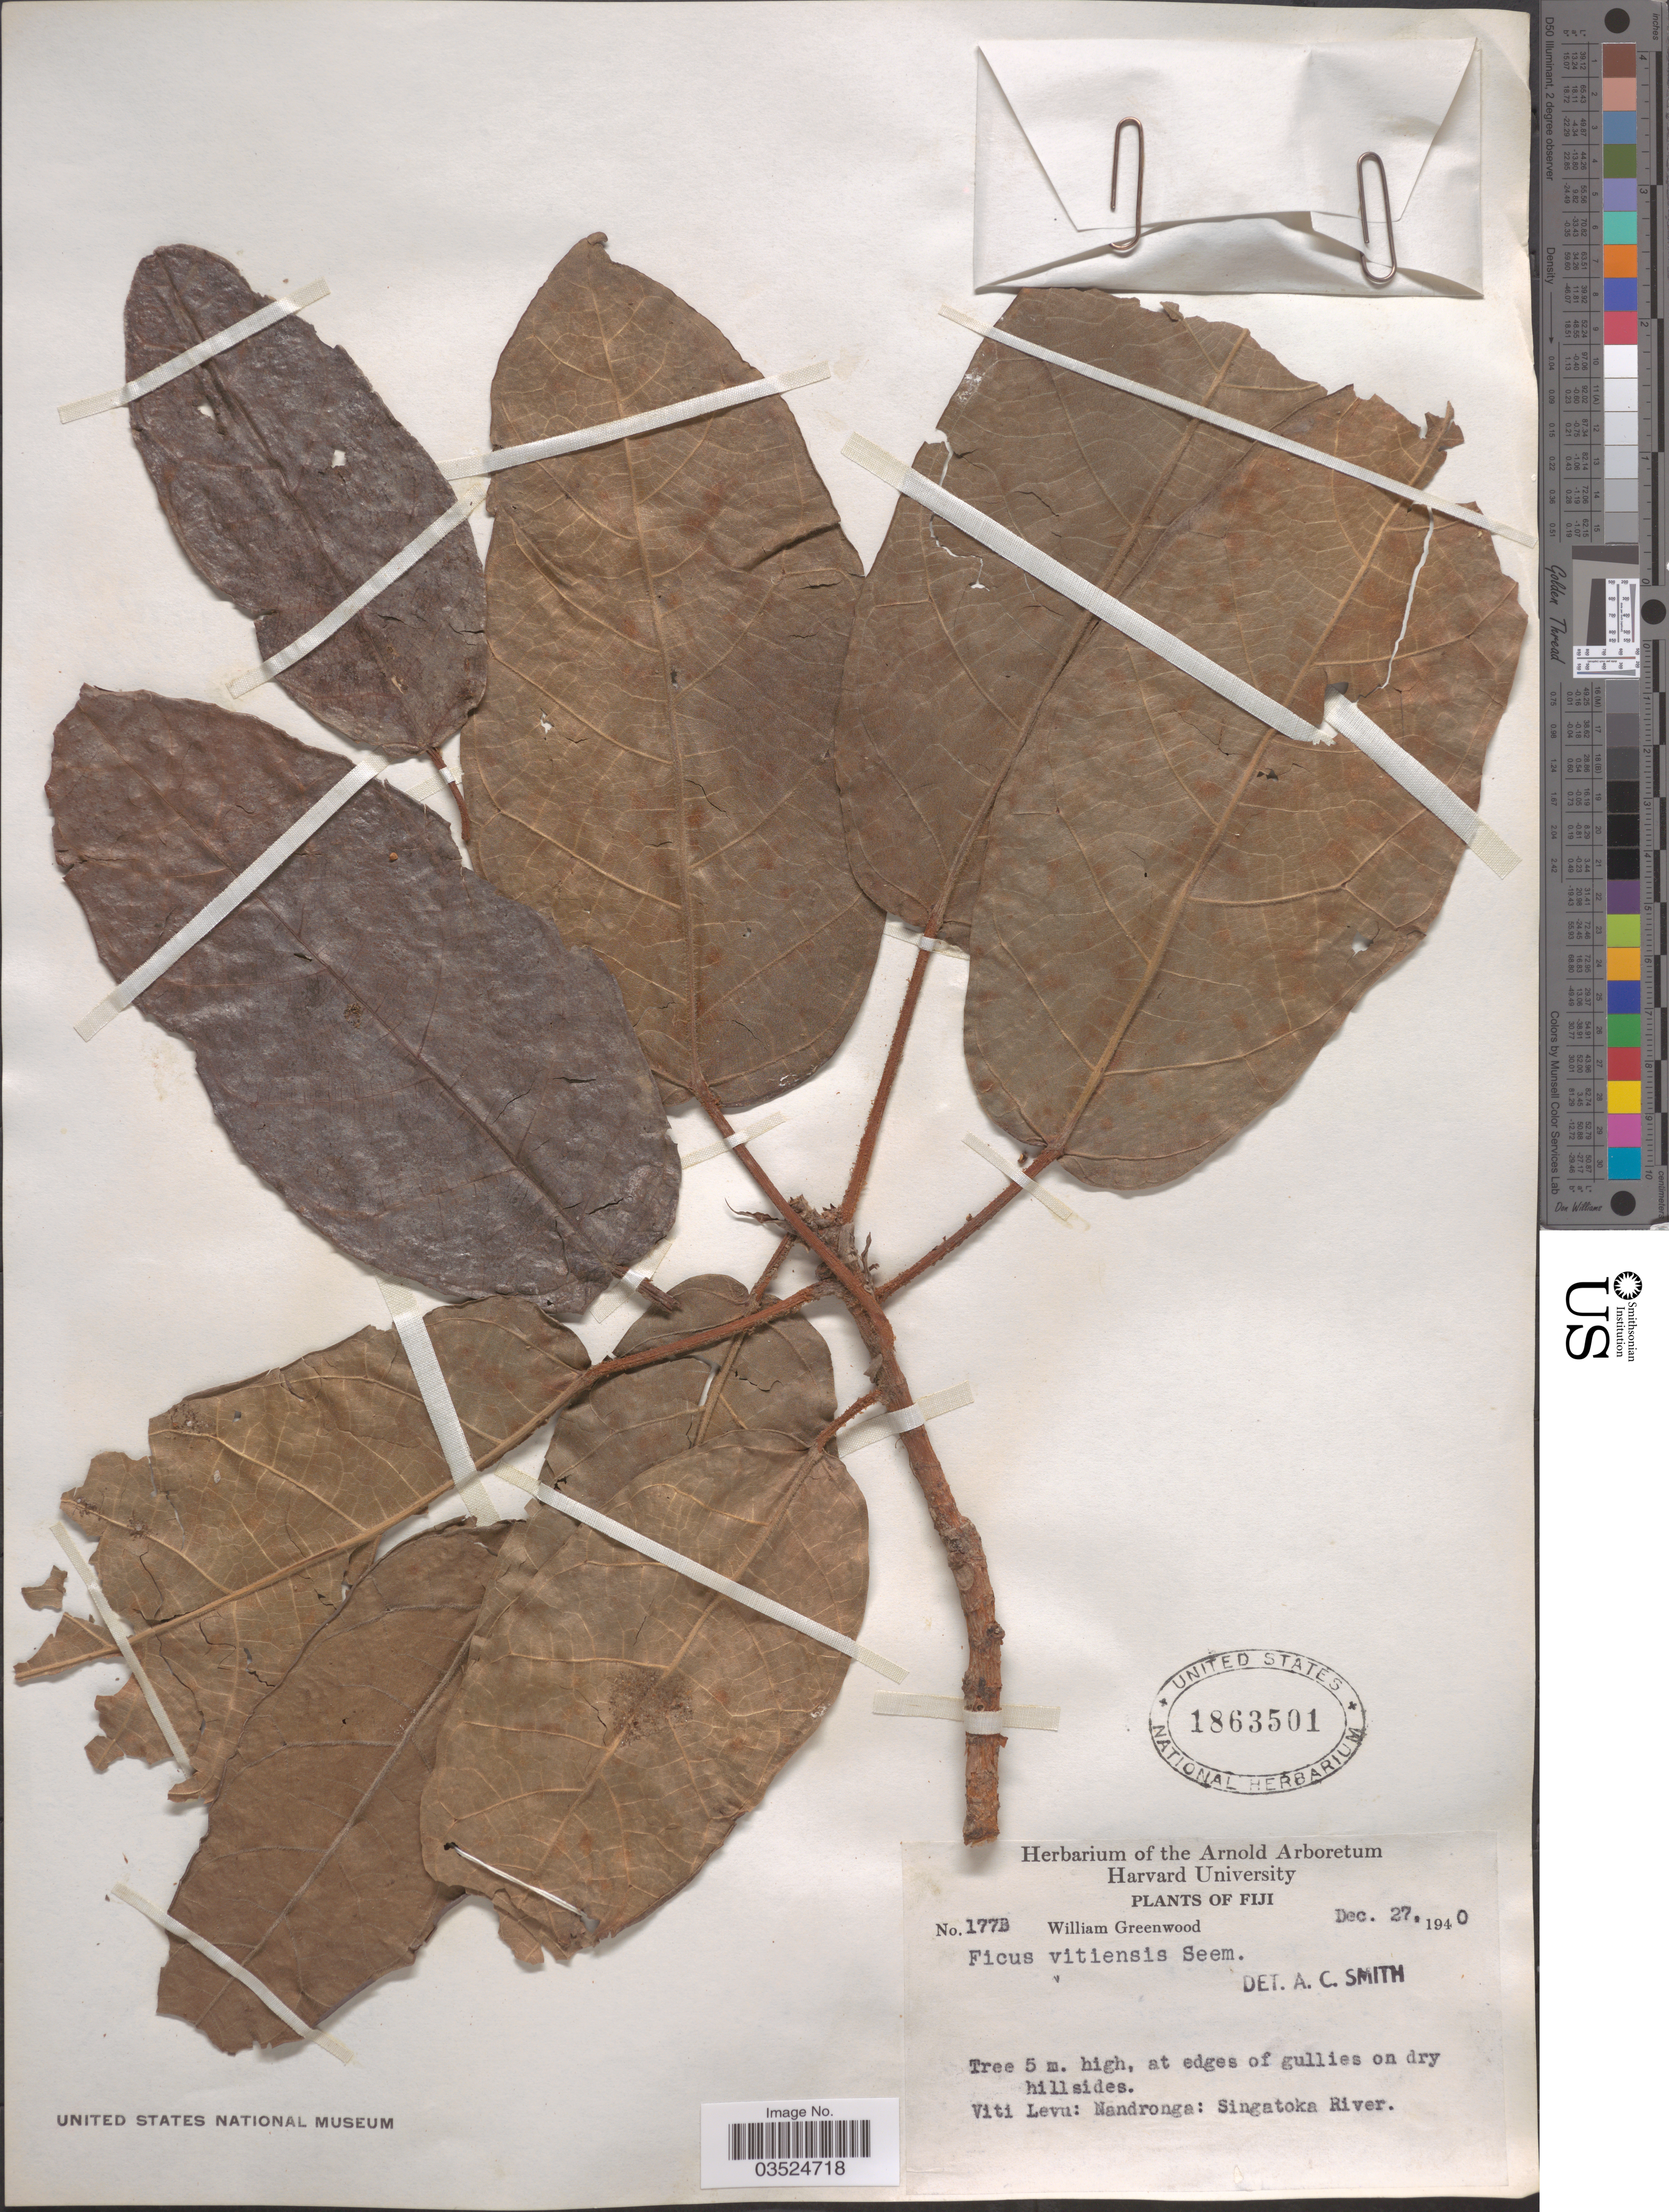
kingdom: Plantae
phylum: Tracheophyta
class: Magnoliopsida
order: Rosales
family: Moraceae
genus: Ficus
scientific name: Ficus vitiensis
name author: Seem.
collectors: W. Greenwood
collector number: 177B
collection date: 1940-12-27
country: Fiji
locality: Viti Levu: Nandronga: Singatoka River.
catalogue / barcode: US 1863501